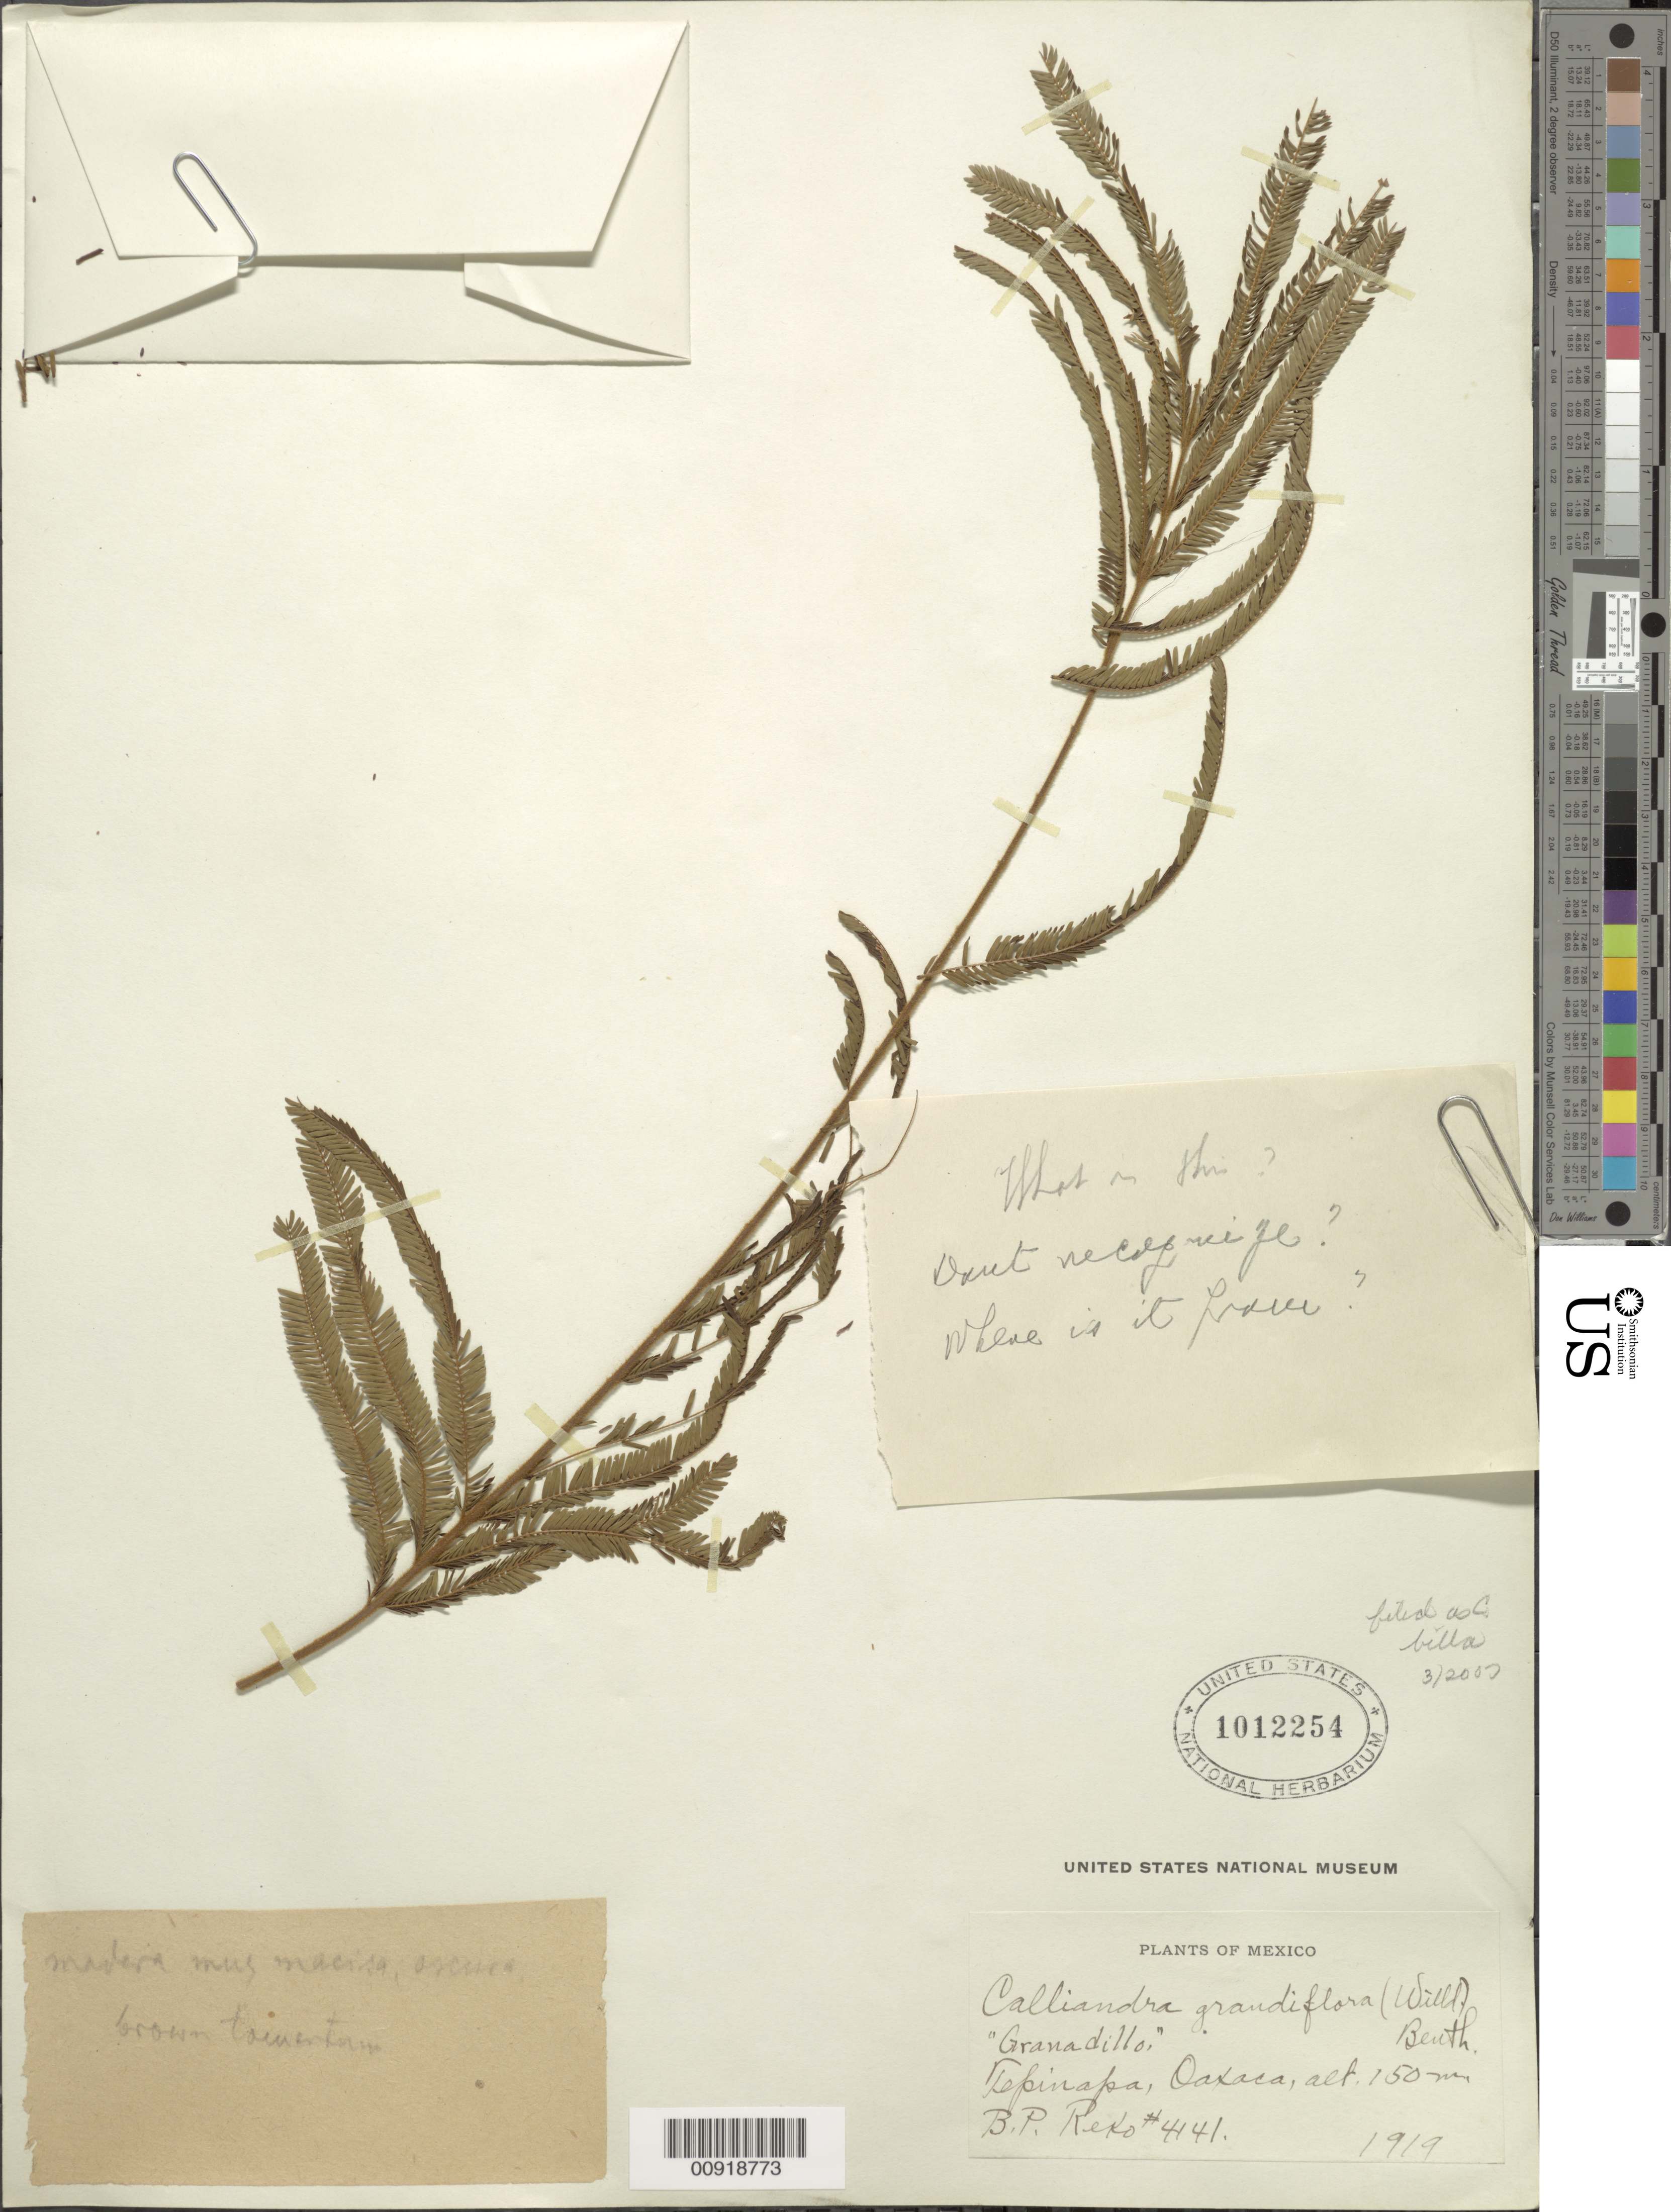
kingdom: Plantae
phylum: Tracheophyta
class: Magnoliopsida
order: Fabales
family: Fabaceae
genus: Calliandra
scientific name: Calliandra bella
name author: (Mart. ex Spreng.) Benth.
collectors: B. P. Reko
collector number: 4141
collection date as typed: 1919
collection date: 1919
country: Mexico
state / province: Oaxaca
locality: Tepinapa, Oaxaca.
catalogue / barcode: US 1012254